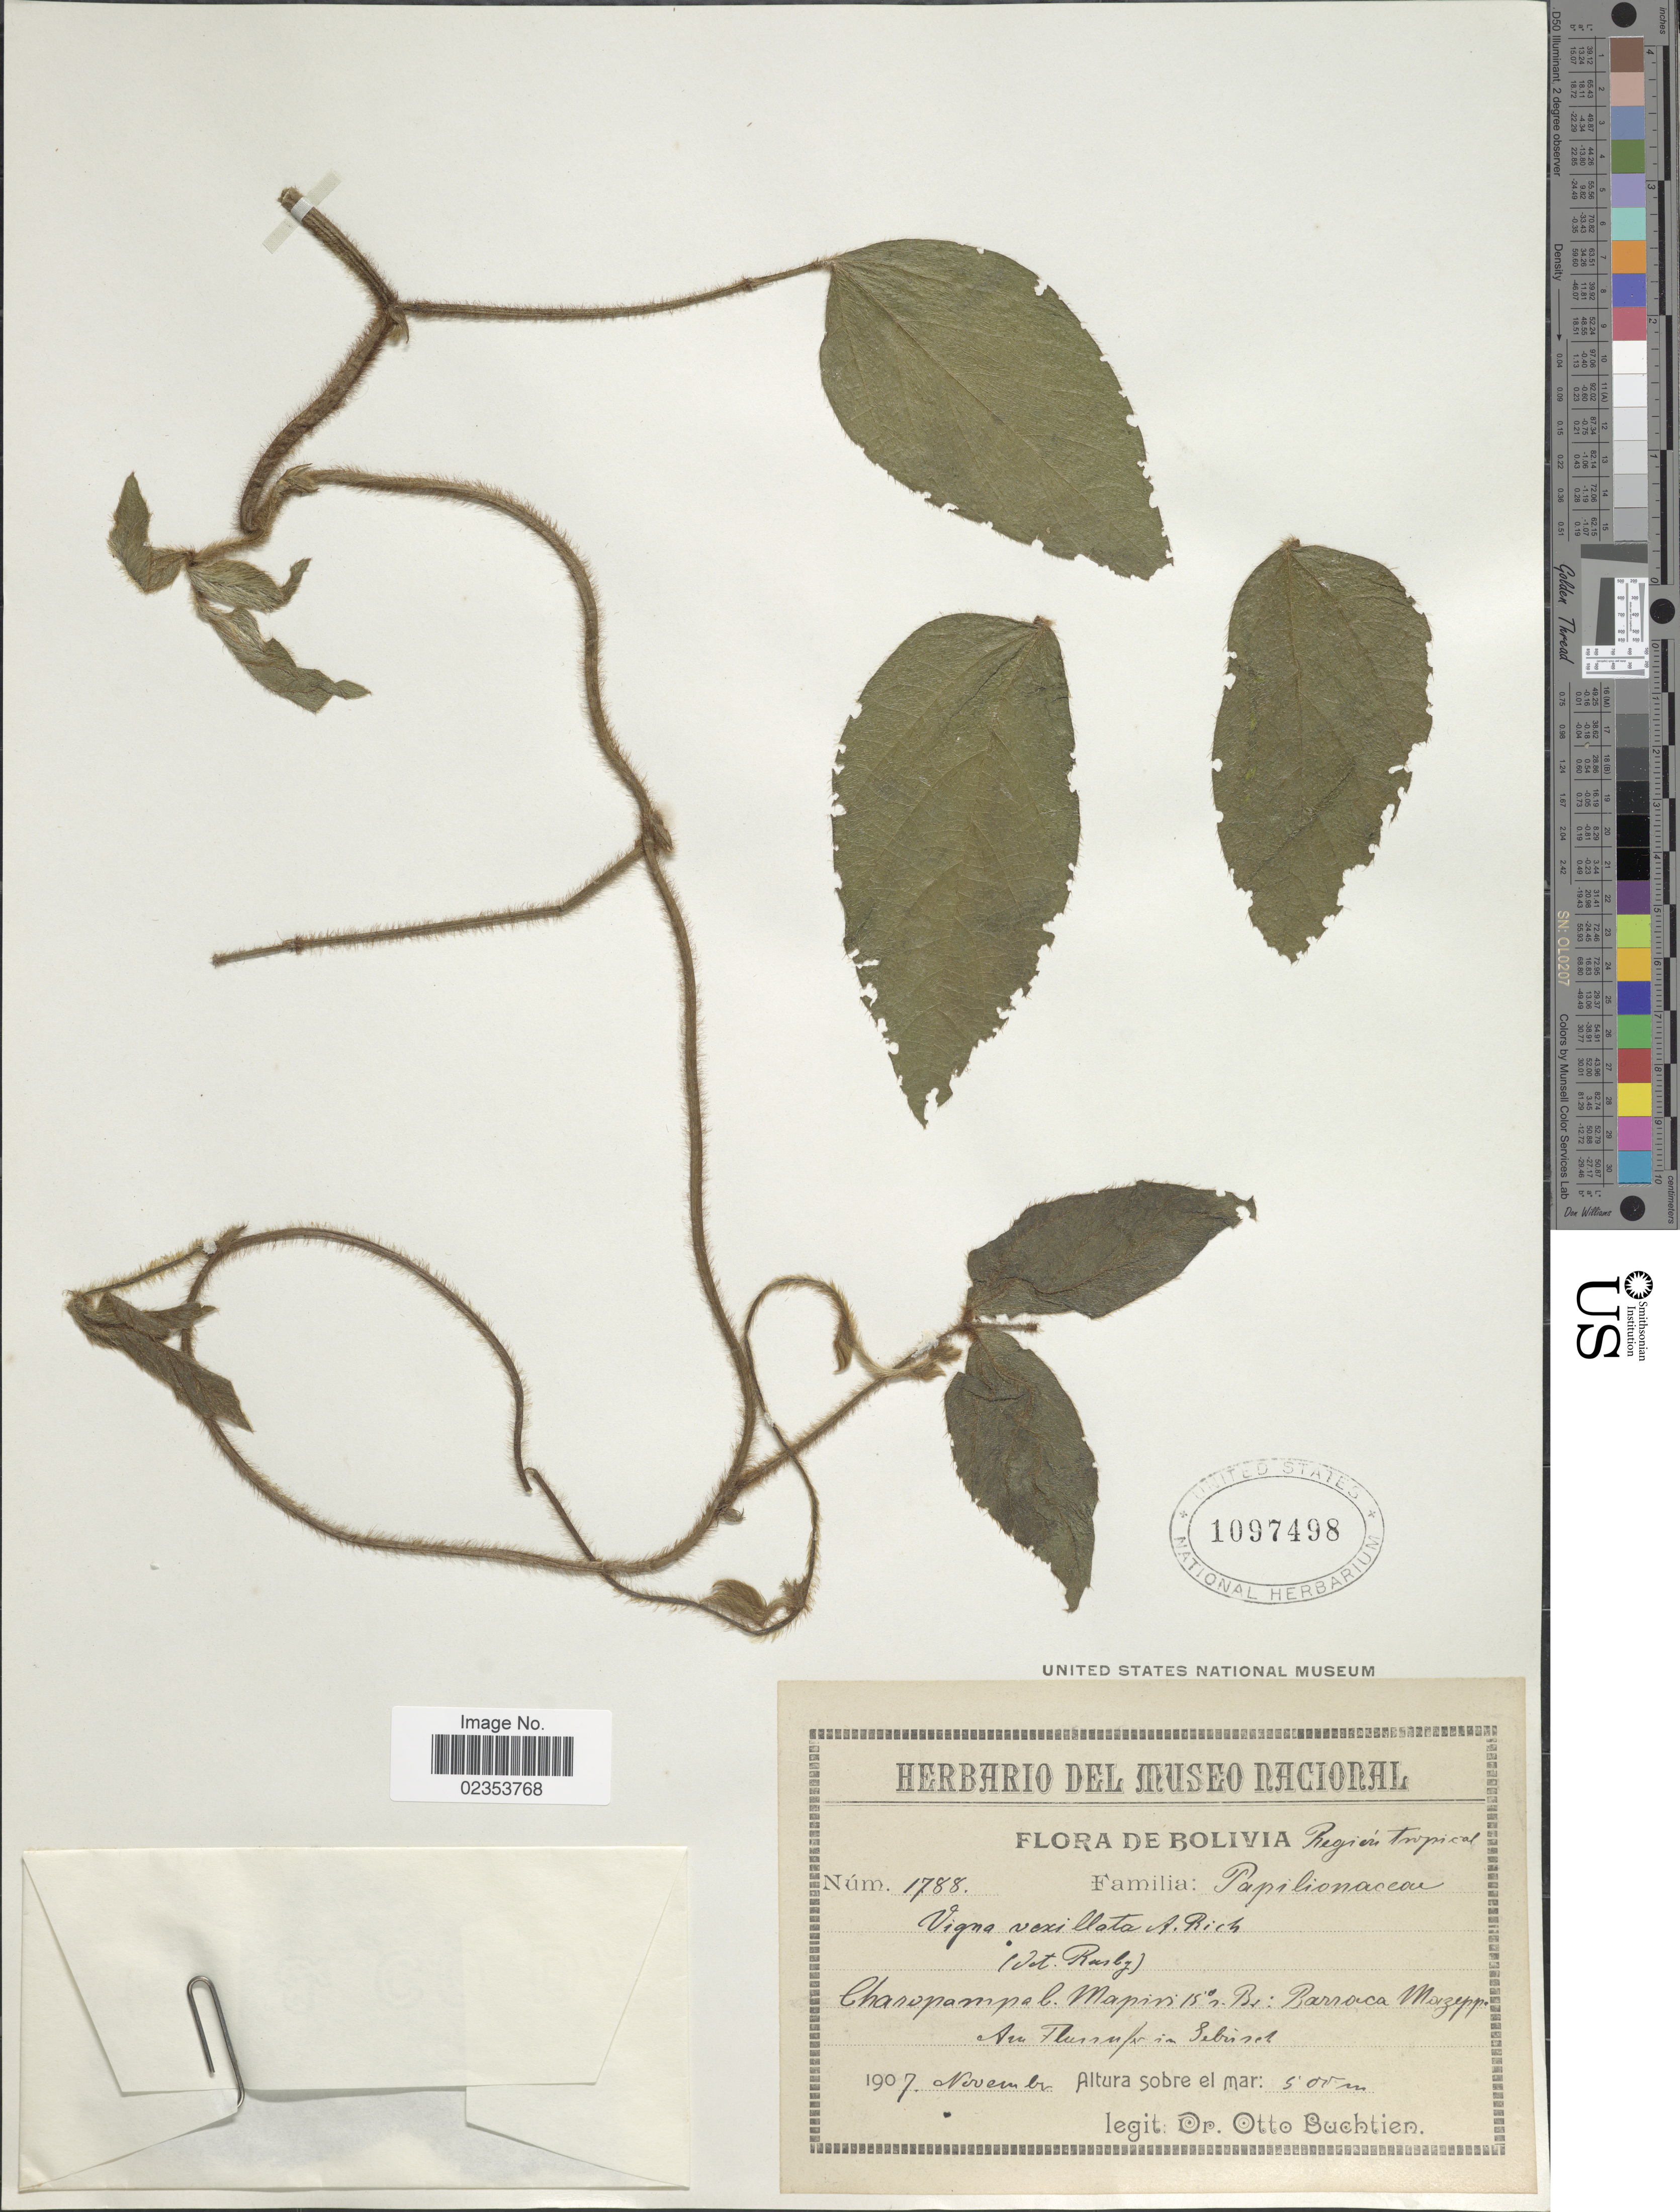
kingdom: Plantae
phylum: Tracheophyta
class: Magnoliopsida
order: Fabales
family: Fabaceae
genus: Vigna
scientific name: Vigna vexillata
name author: (L.) A. Rich.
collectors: O. Buchtien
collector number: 1788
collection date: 1907-11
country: Bolivia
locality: Region tropical. Charopampa bei Mapiri 15° s. Br. Barraca Mazepp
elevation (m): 500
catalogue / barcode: US 1097498